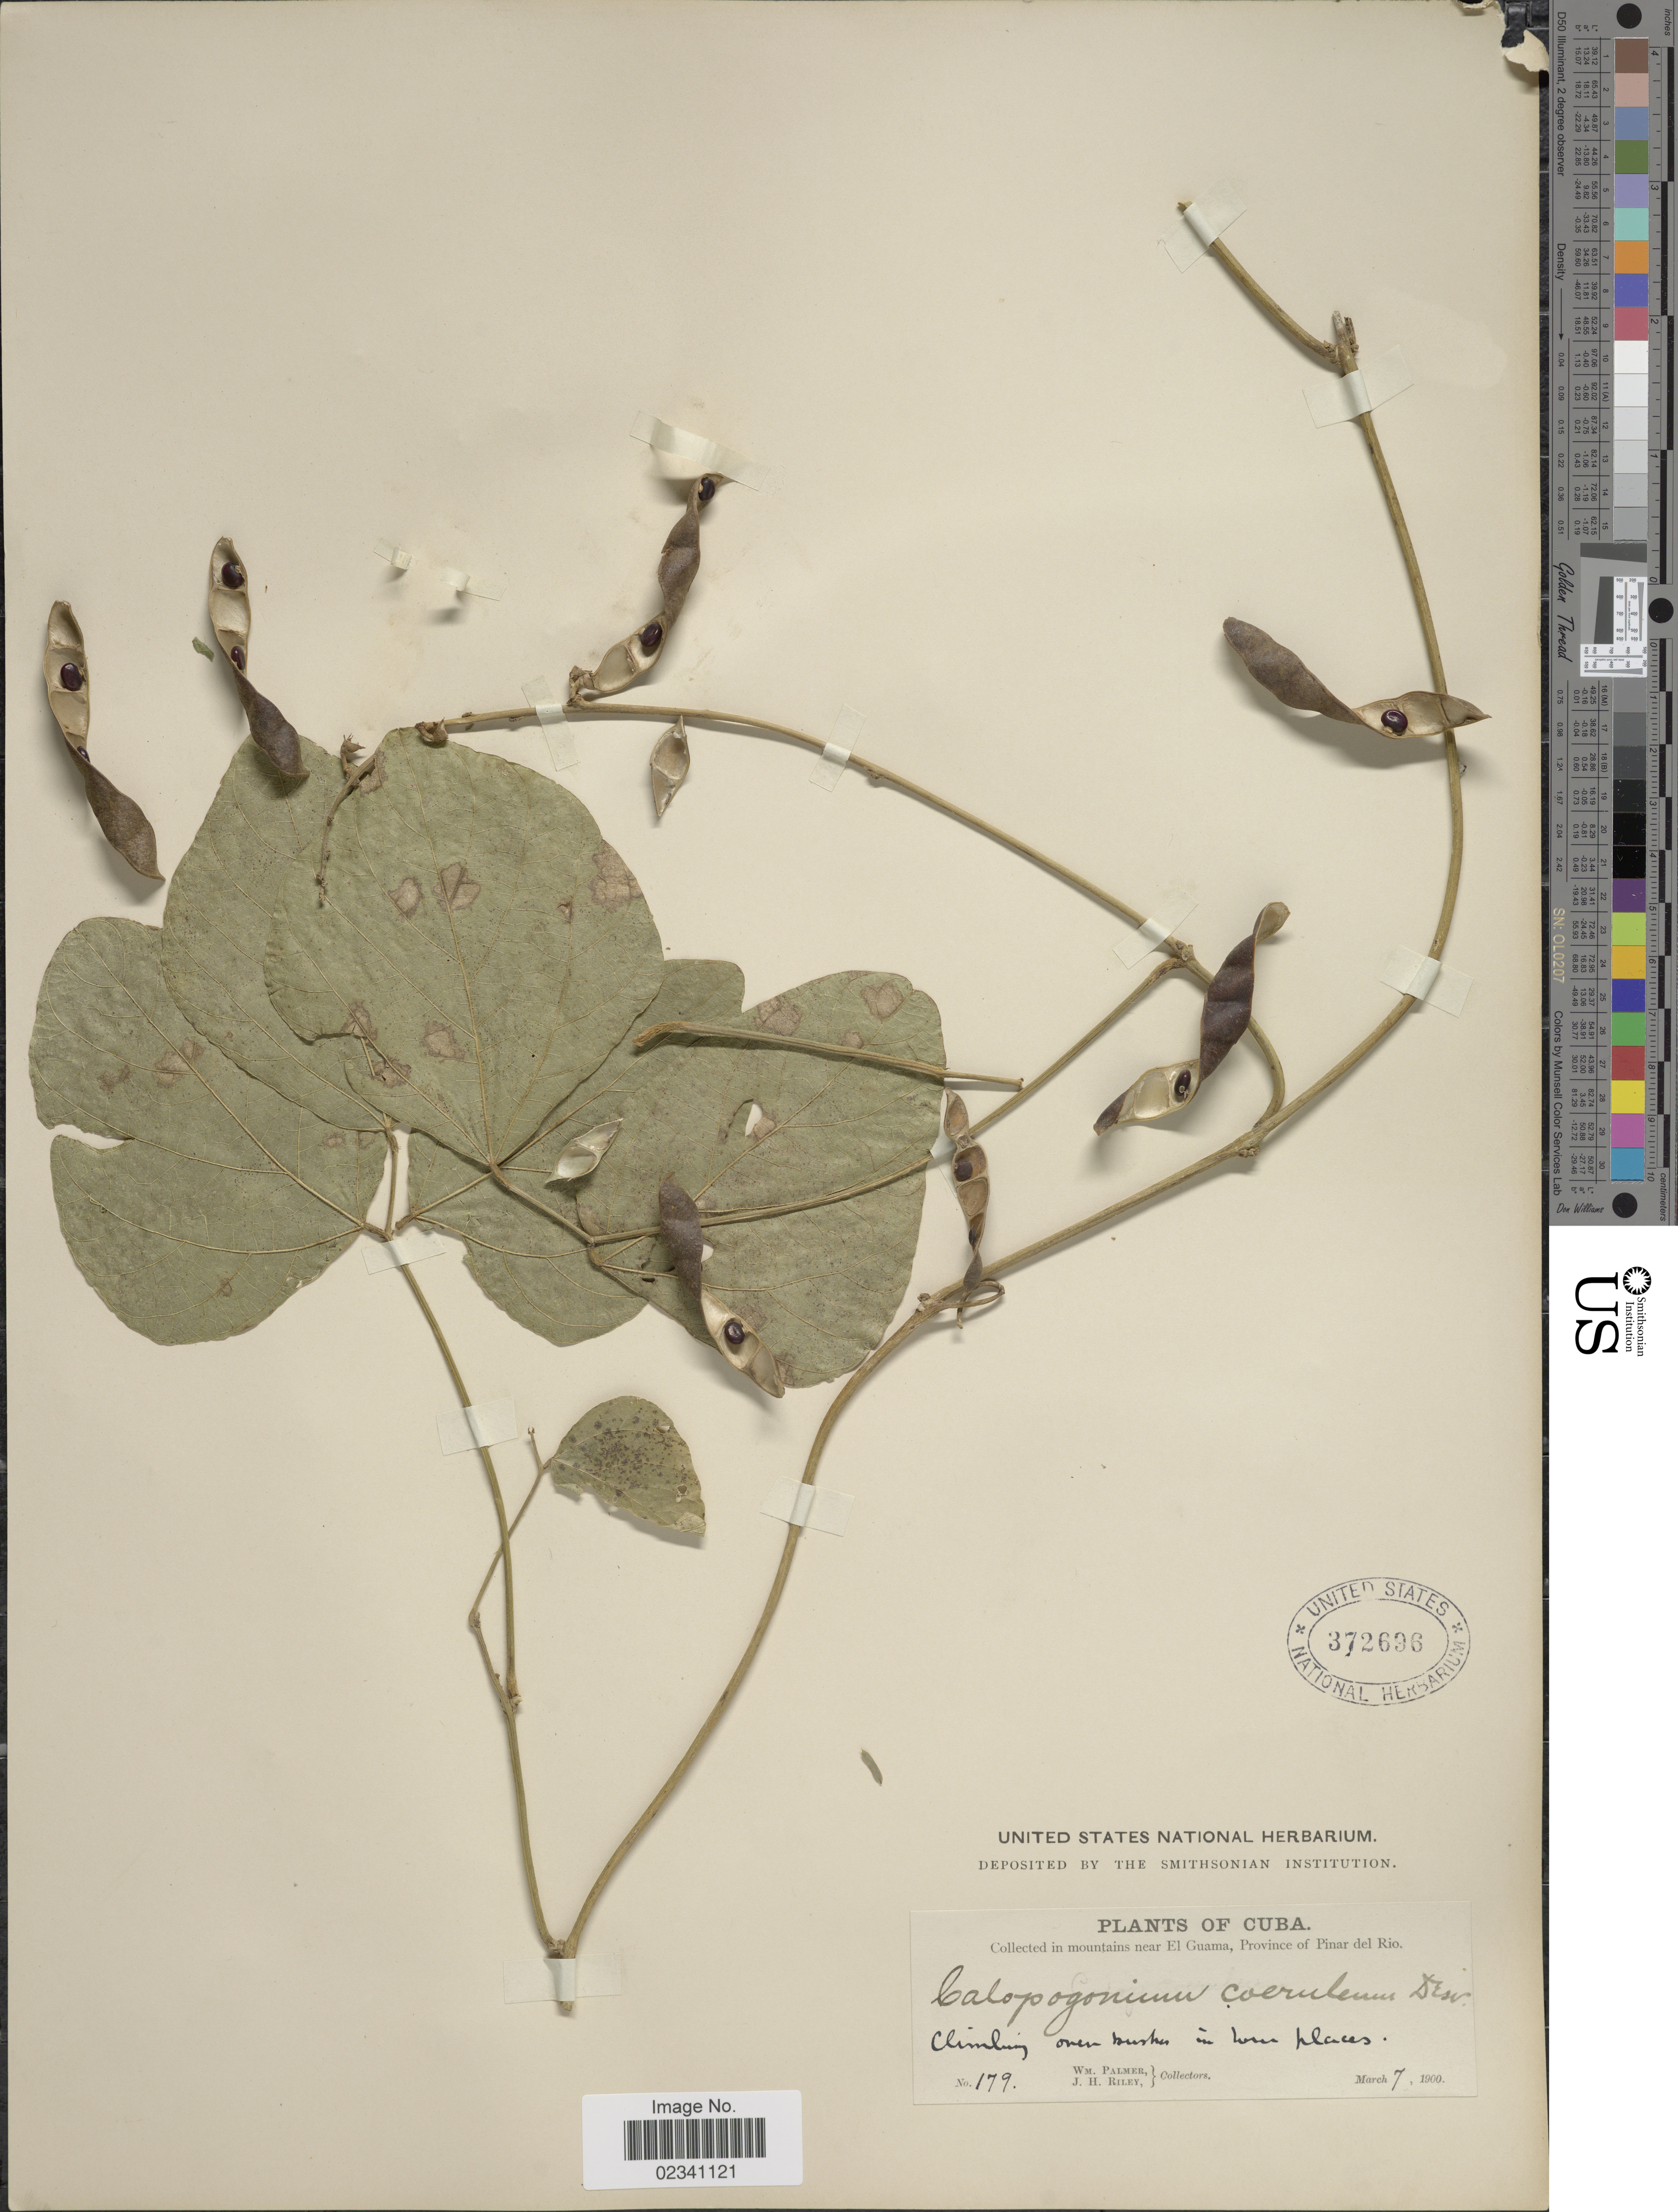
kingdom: Plantae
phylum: Tracheophyta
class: Magnoliopsida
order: Fabales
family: Fabaceae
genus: Calopogonium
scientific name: Calopogonium caeruleum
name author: (Benth.) C. Wright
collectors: W. Palmer & J. H. Riley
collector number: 179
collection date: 1900-03-07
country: Cuba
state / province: Pinar del Río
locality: In mountains near El Guama, Province del Rio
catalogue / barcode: US 372696